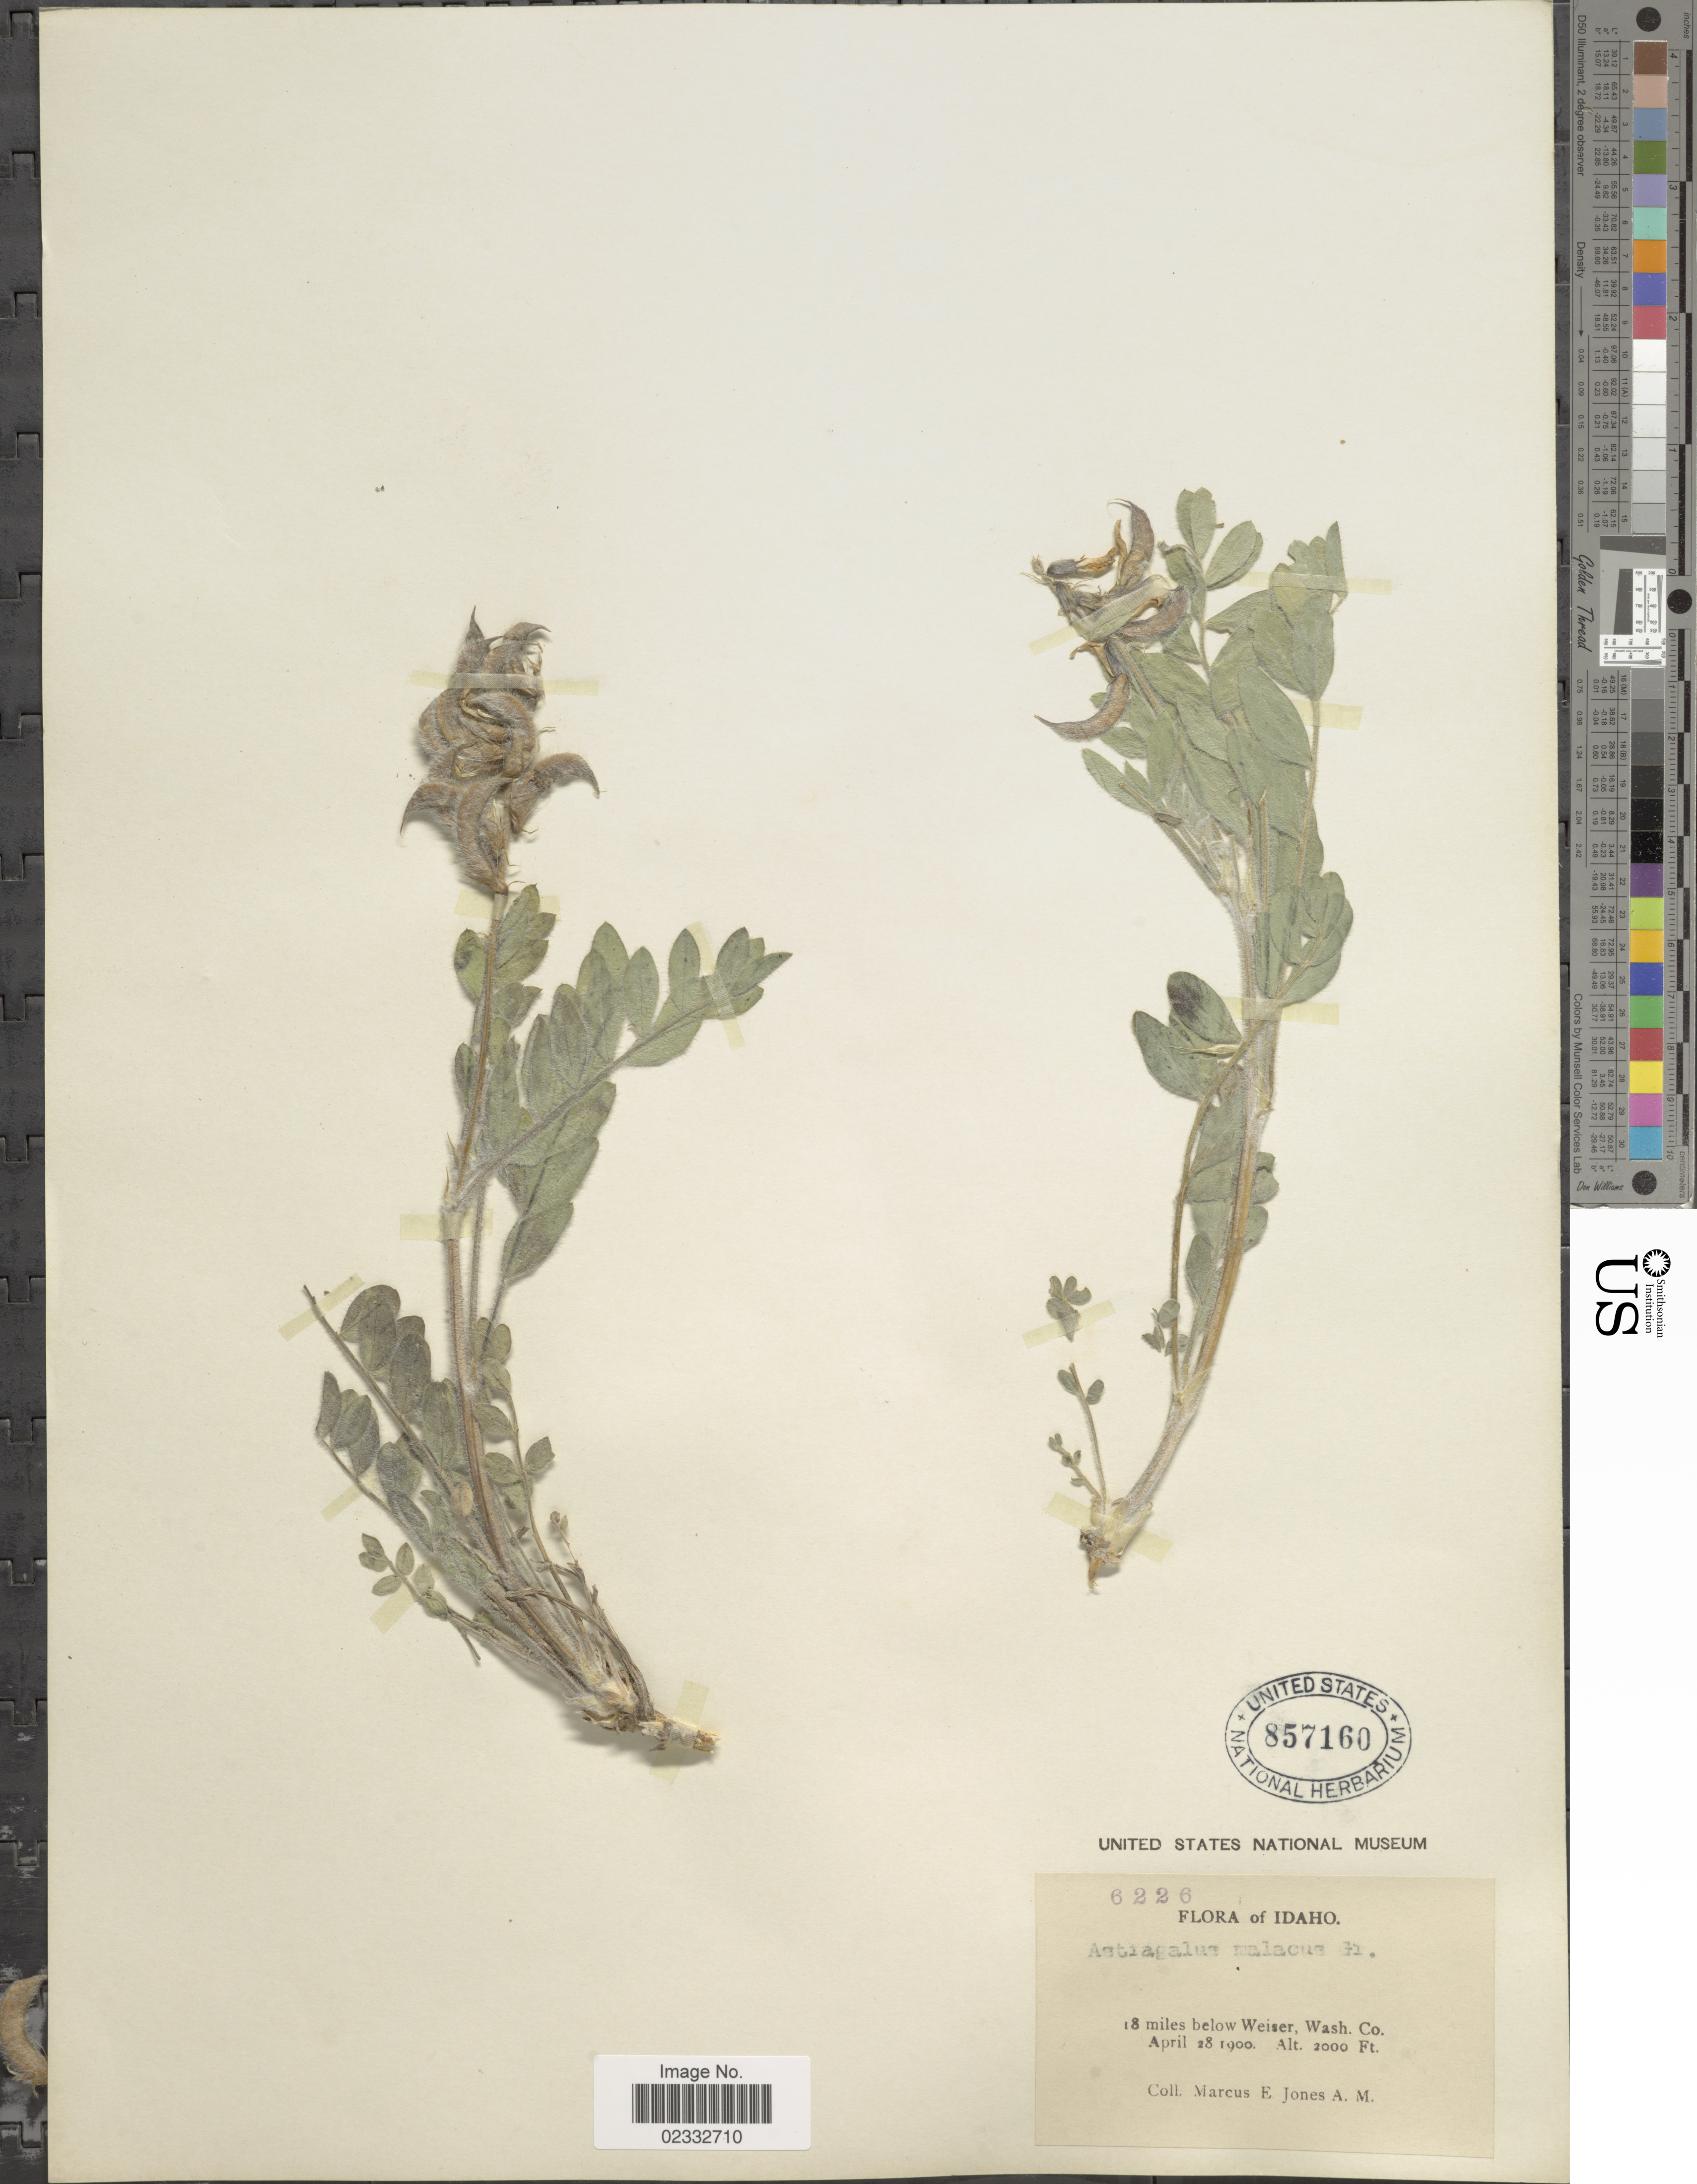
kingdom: Plantae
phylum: Tracheophyta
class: Magnoliopsida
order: Fabales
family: Fabaceae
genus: Astragalus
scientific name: Astragalus malacus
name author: A. Gray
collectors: M. E. Jones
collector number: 6226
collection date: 1900-04-28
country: United States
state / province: Idaho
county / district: Washington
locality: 18 miles below Weiser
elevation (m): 610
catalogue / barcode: US 857160